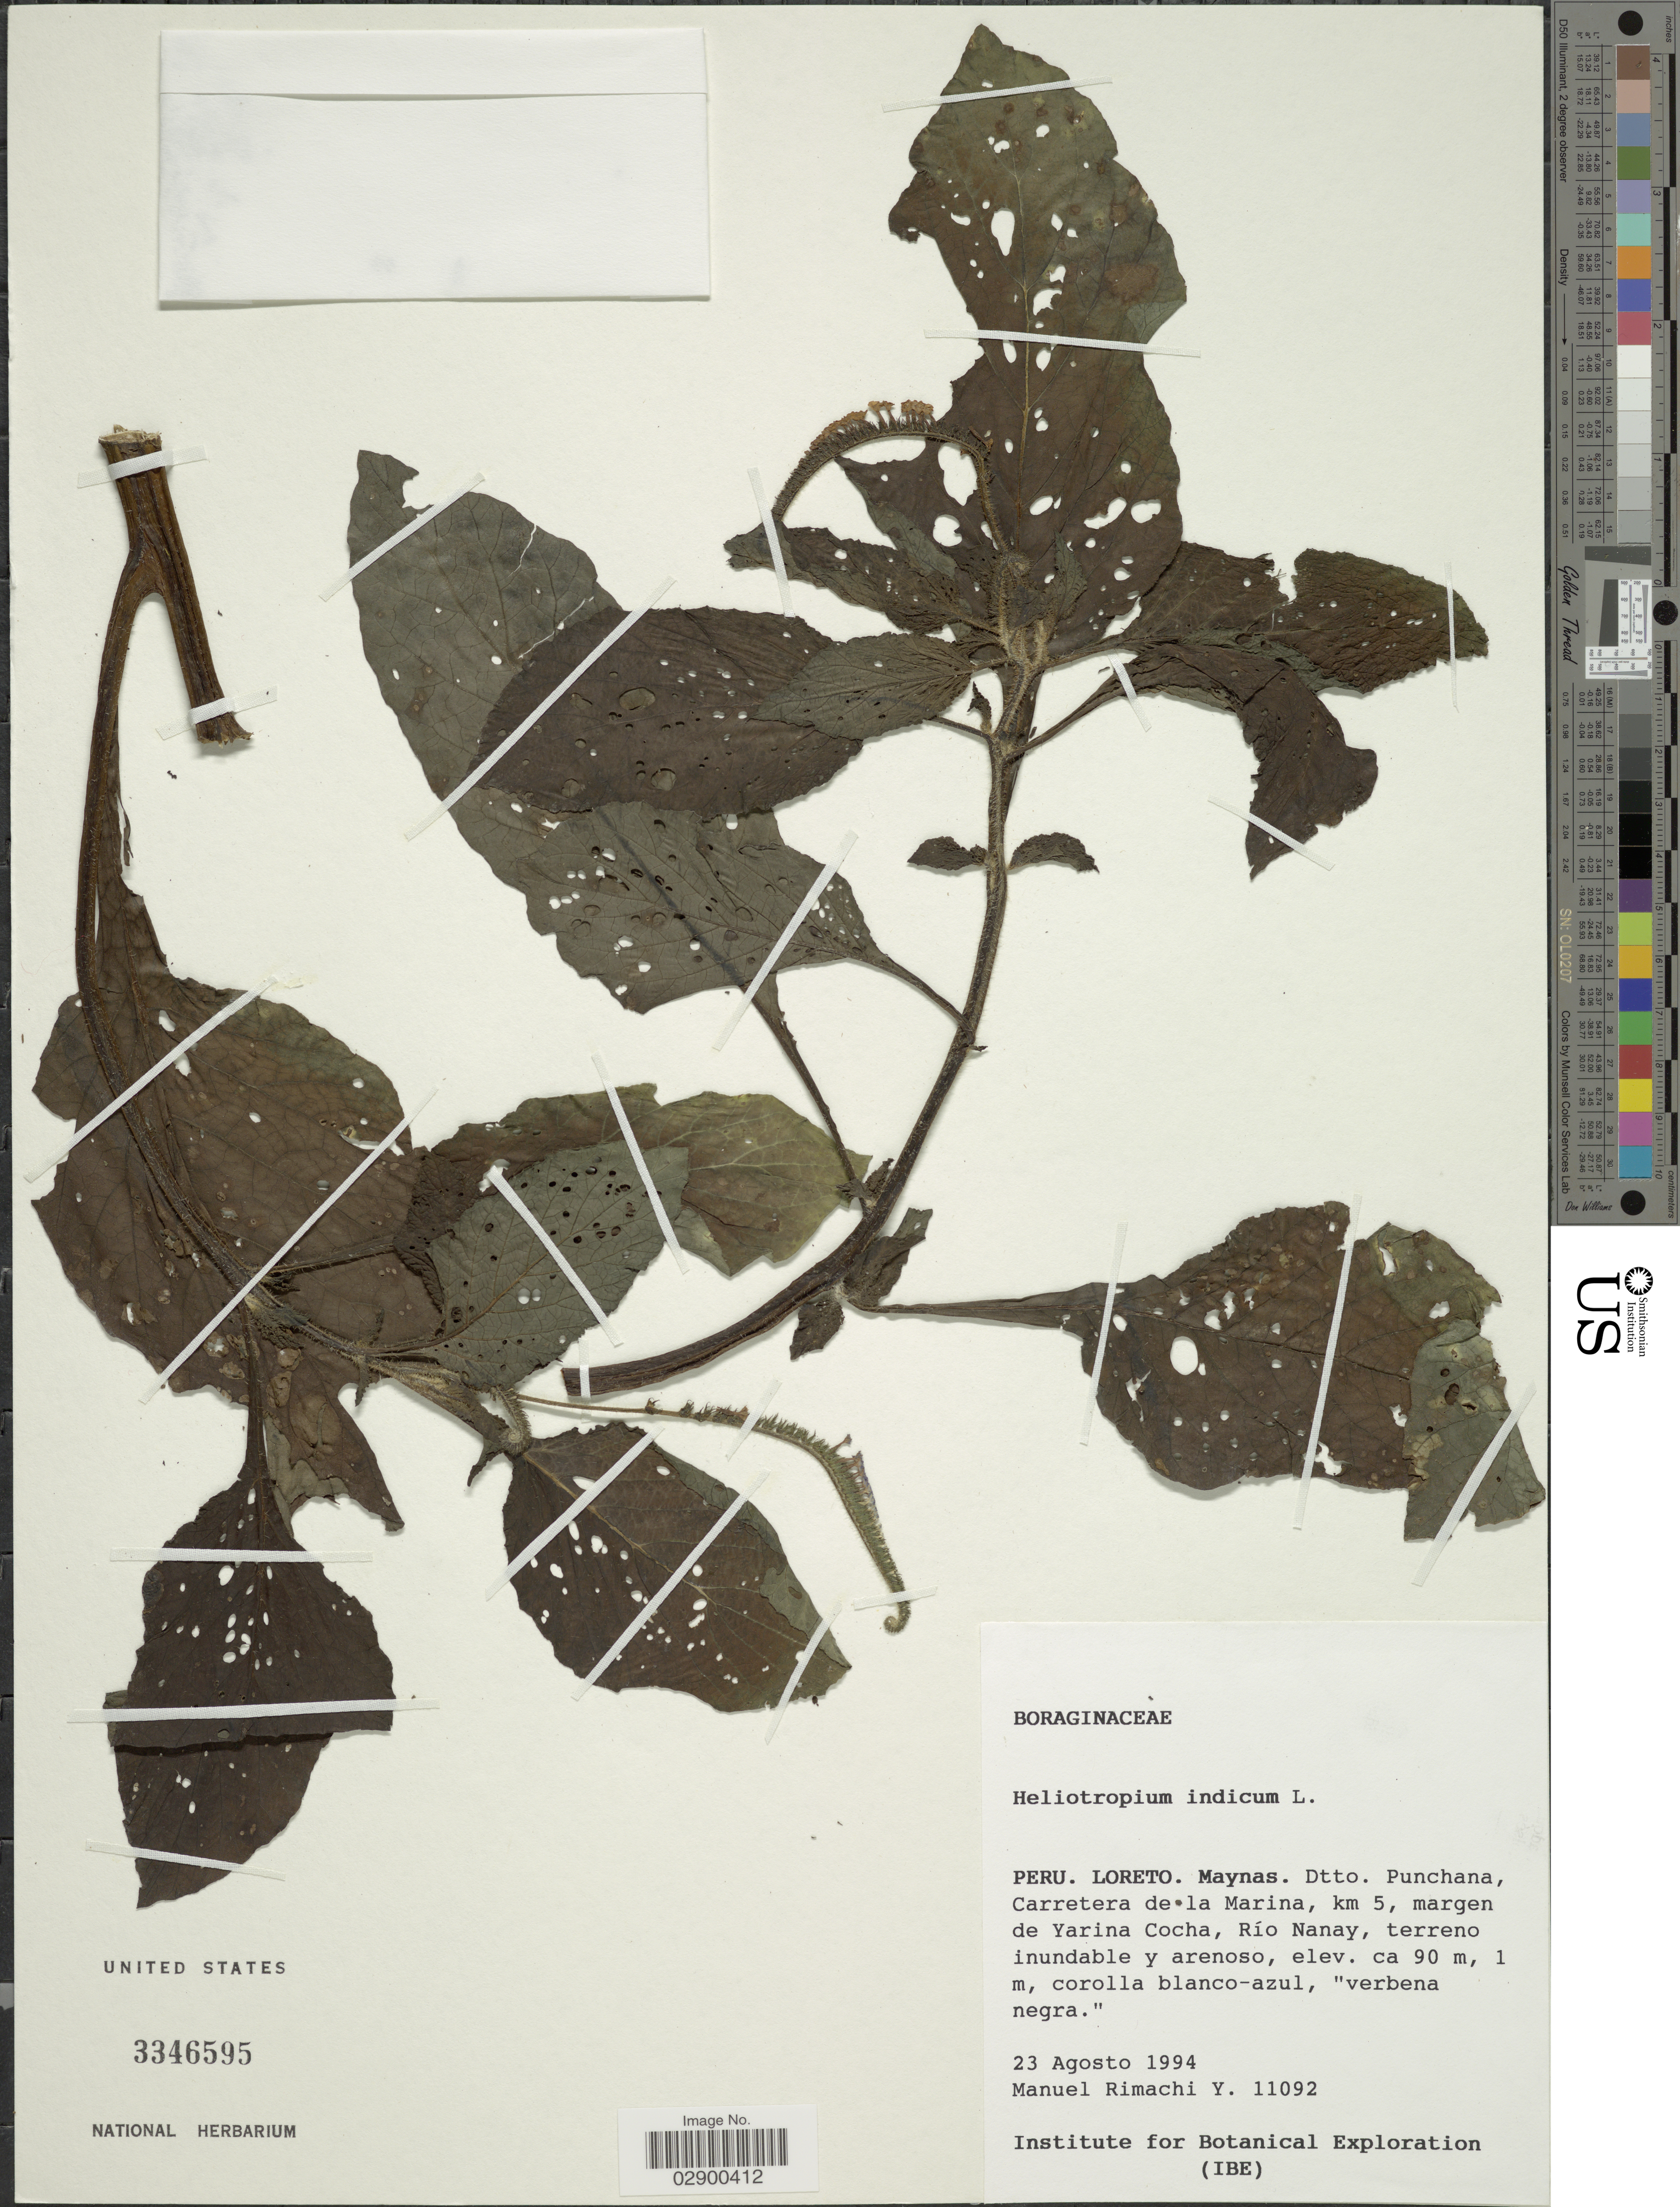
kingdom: Plantae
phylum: Tracheophyta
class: Magnoliopsida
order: Boraginales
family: Heliotropiaceae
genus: Heliotropium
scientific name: Heliotropium indicum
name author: L.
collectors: M. Rimachi Y.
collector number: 11092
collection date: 1994-08-23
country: Peru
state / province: Loreto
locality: Maynas, Dtto. Punchana, Carretera de la Marina, km 5, margen de Yarina Cocha, Río Nanay.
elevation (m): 90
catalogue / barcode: US 3346595